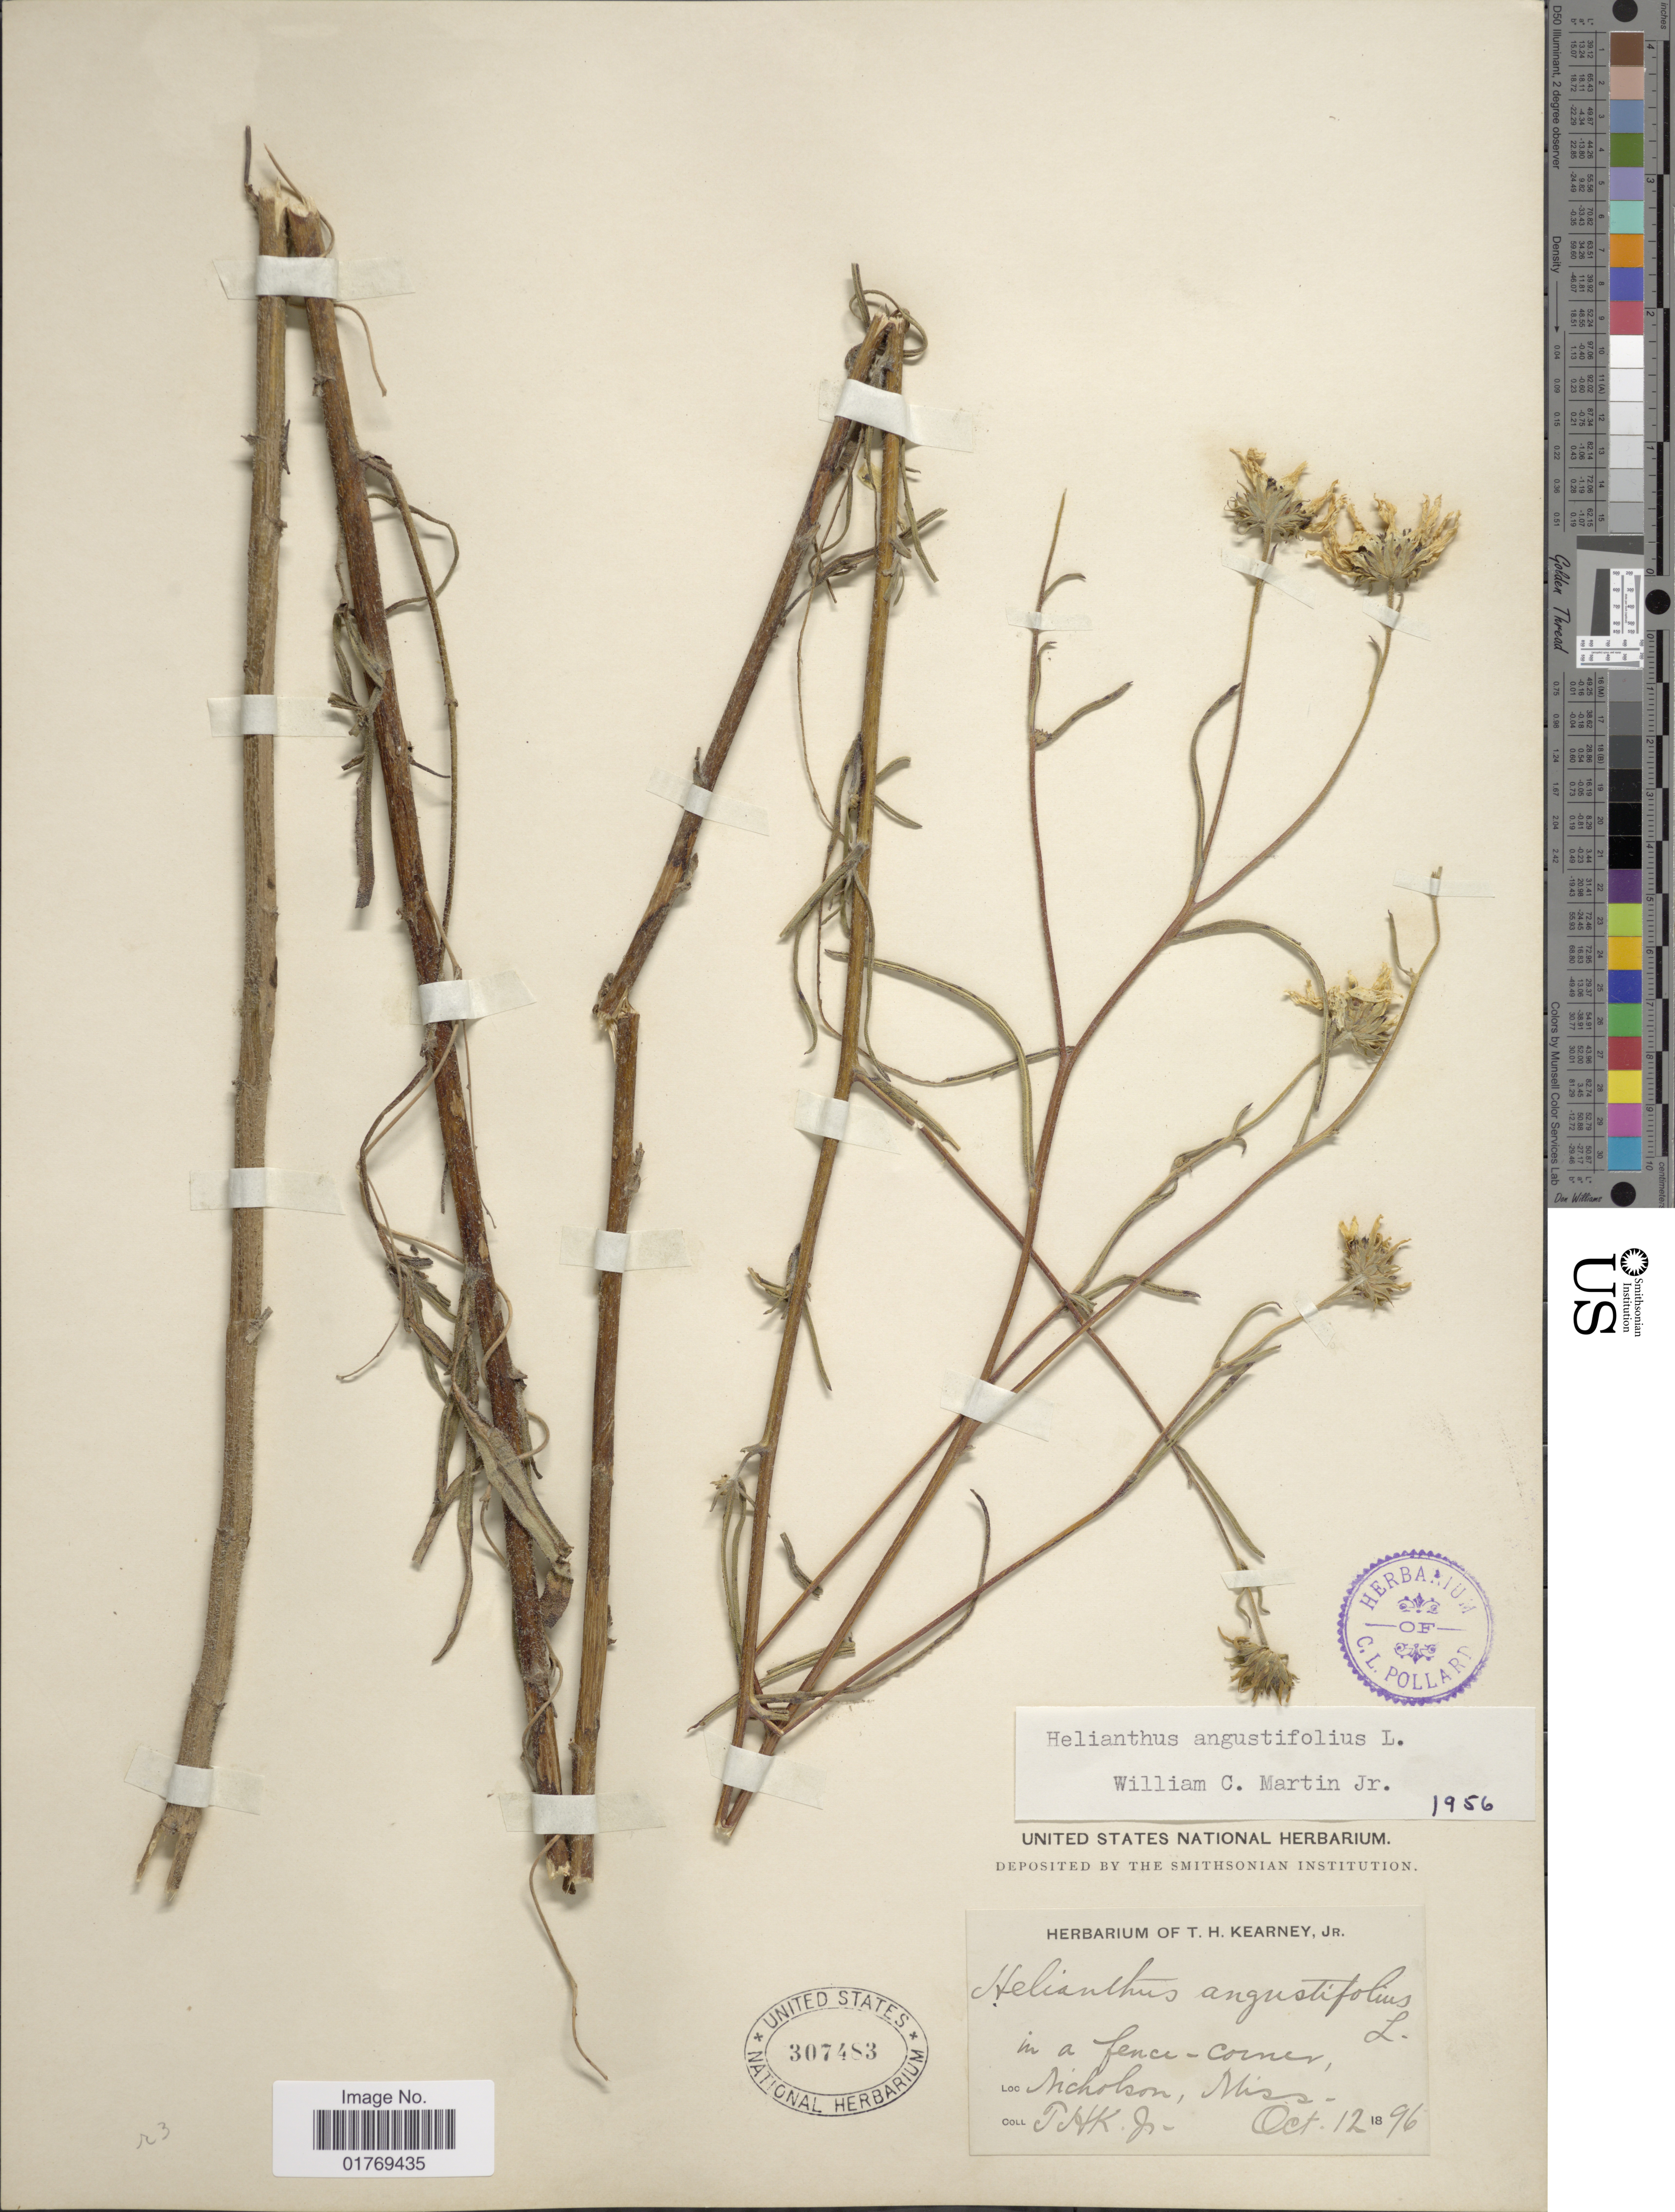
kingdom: Plantae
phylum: Tracheophyta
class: Magnoliopsida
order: Asterales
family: Asteraceae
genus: Helianthus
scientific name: Helianthus angustifolius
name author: L.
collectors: T. H. Kearney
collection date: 1896-10-12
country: United States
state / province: Mississippi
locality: Nicholson, Miss.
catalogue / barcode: US 307483